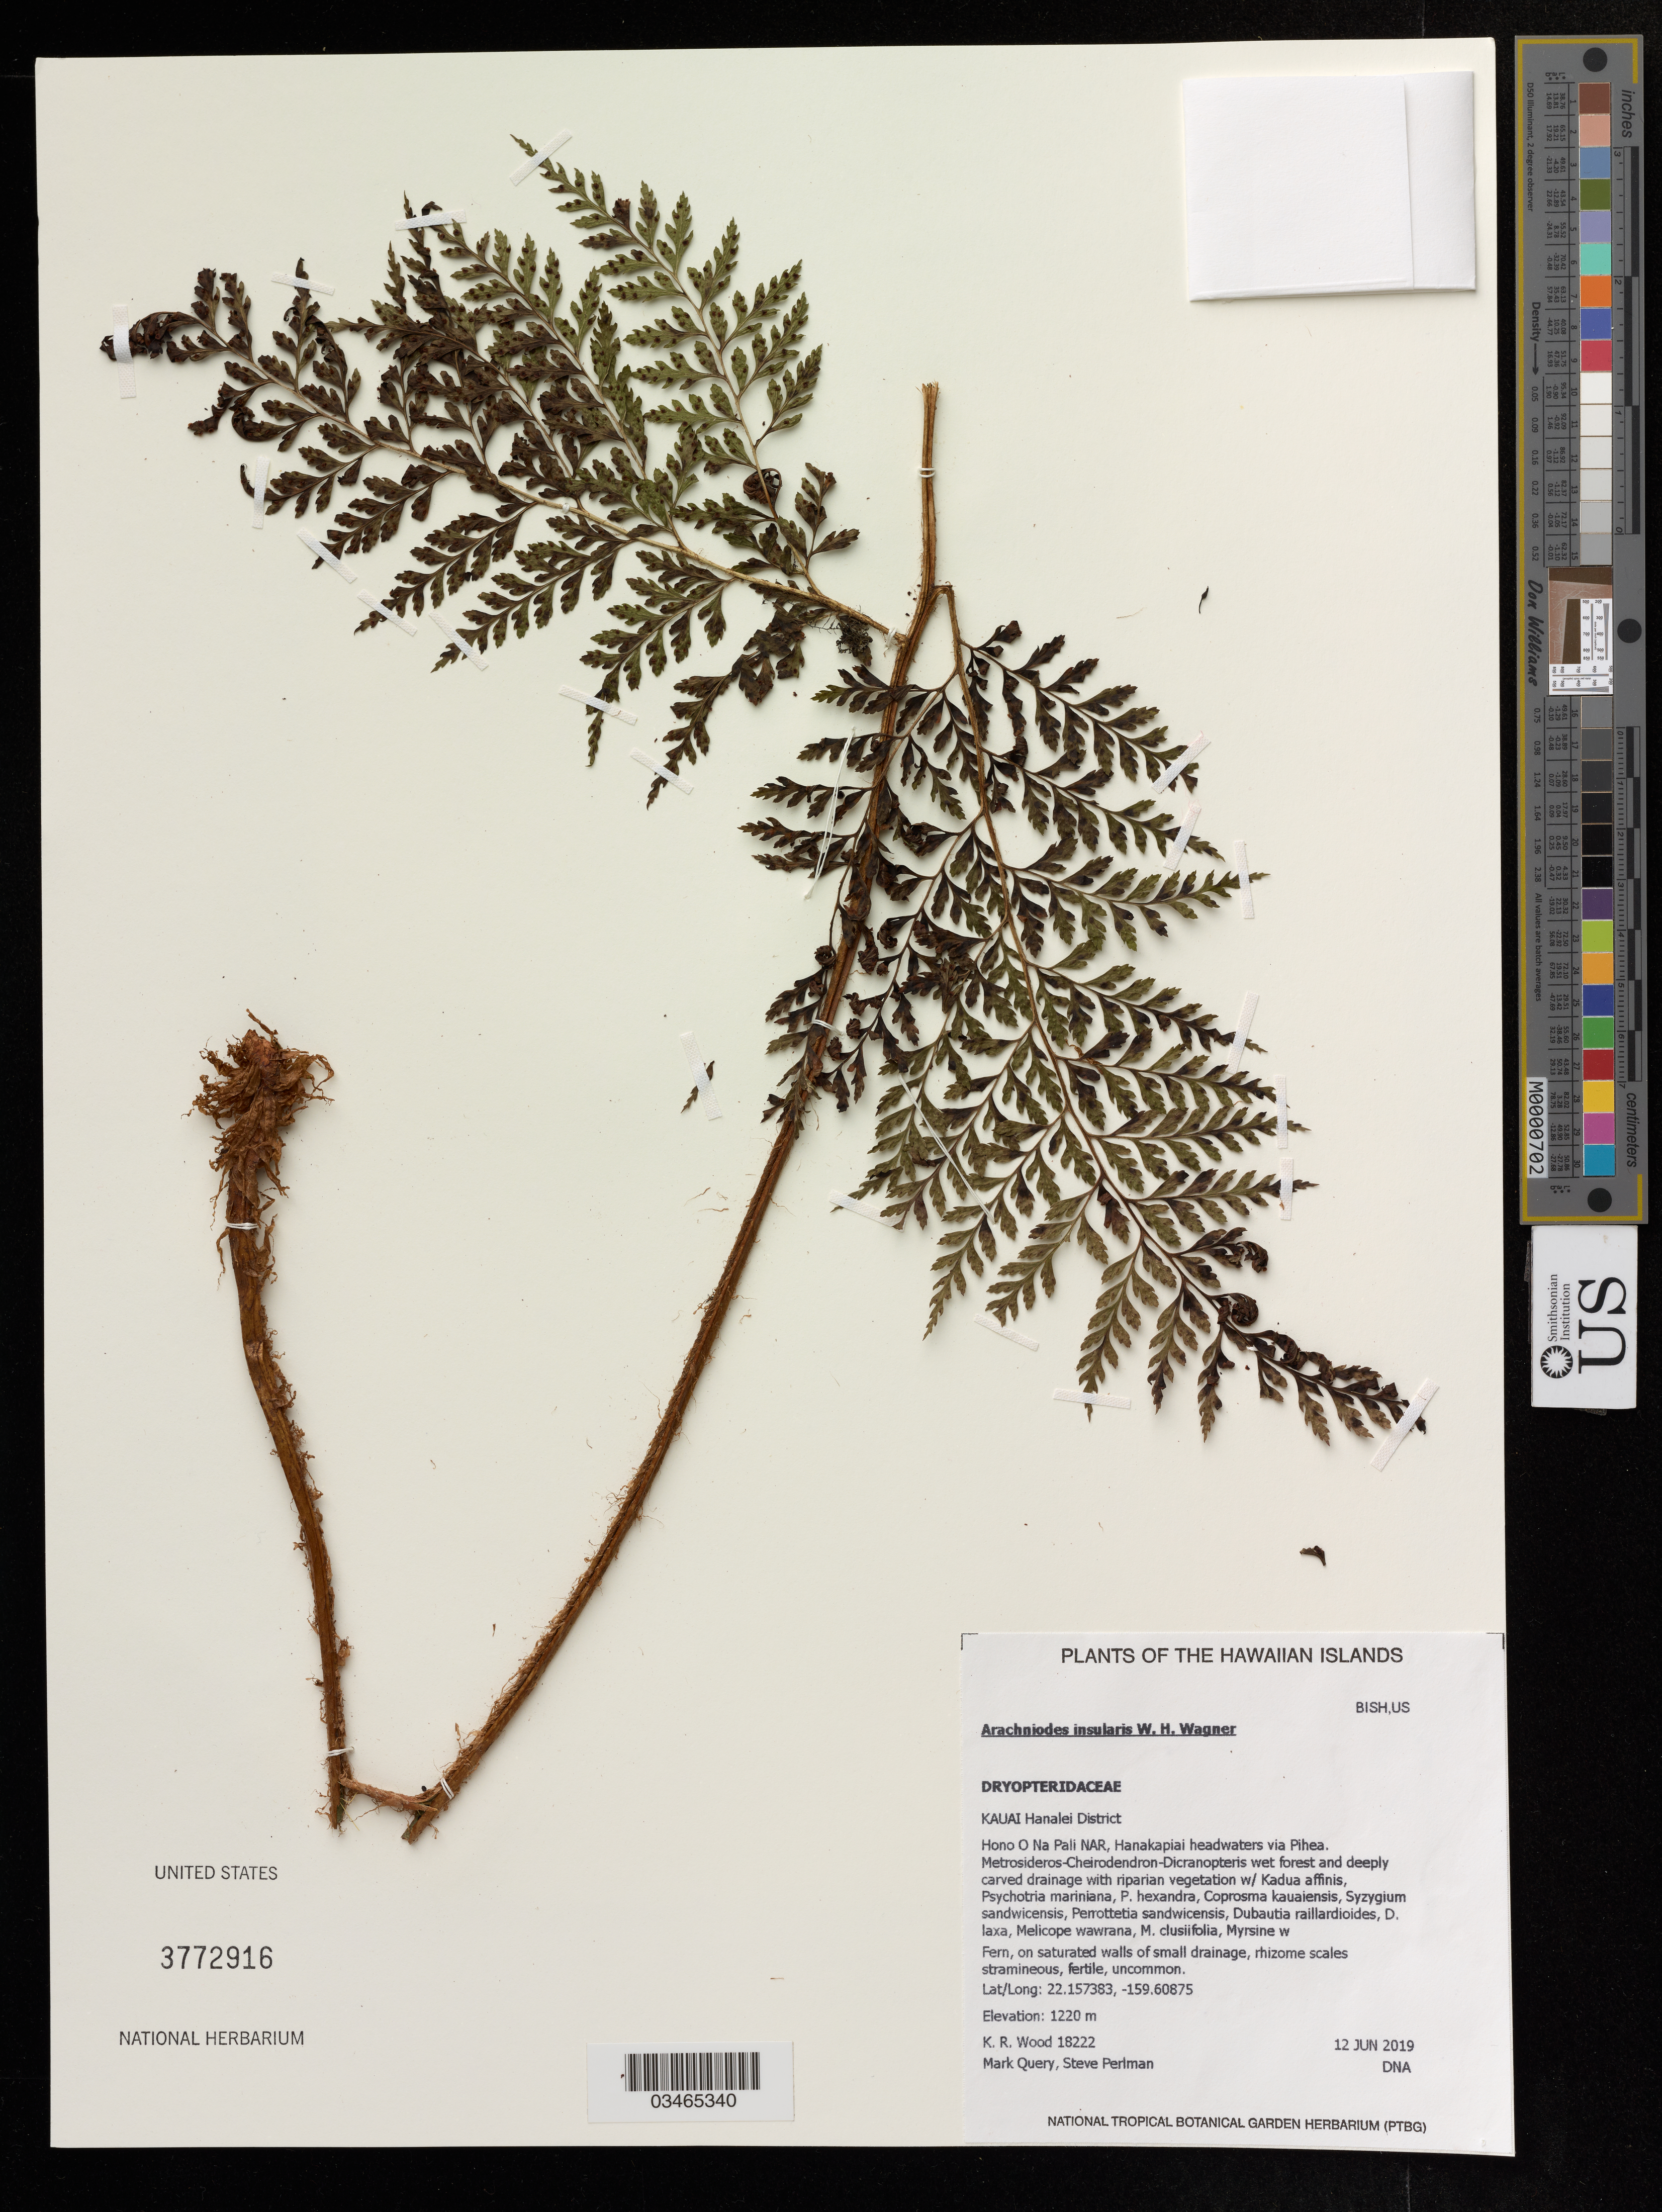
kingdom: Plantae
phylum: Tracheophyta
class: Polypodiopsida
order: Polypodiales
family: Dryopteridaceae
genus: Arachniodes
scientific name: Arachniodes insularis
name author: W.H. Wagner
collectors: K. R. Wood, M. Query & S. Perlman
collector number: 18222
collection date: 2019-06-12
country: United States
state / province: Hawaii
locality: Kauai Hanalei District, Hono O Na Pali NAR, Hanakapiai headwaters via Pihea.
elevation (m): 1220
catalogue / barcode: US 3772916